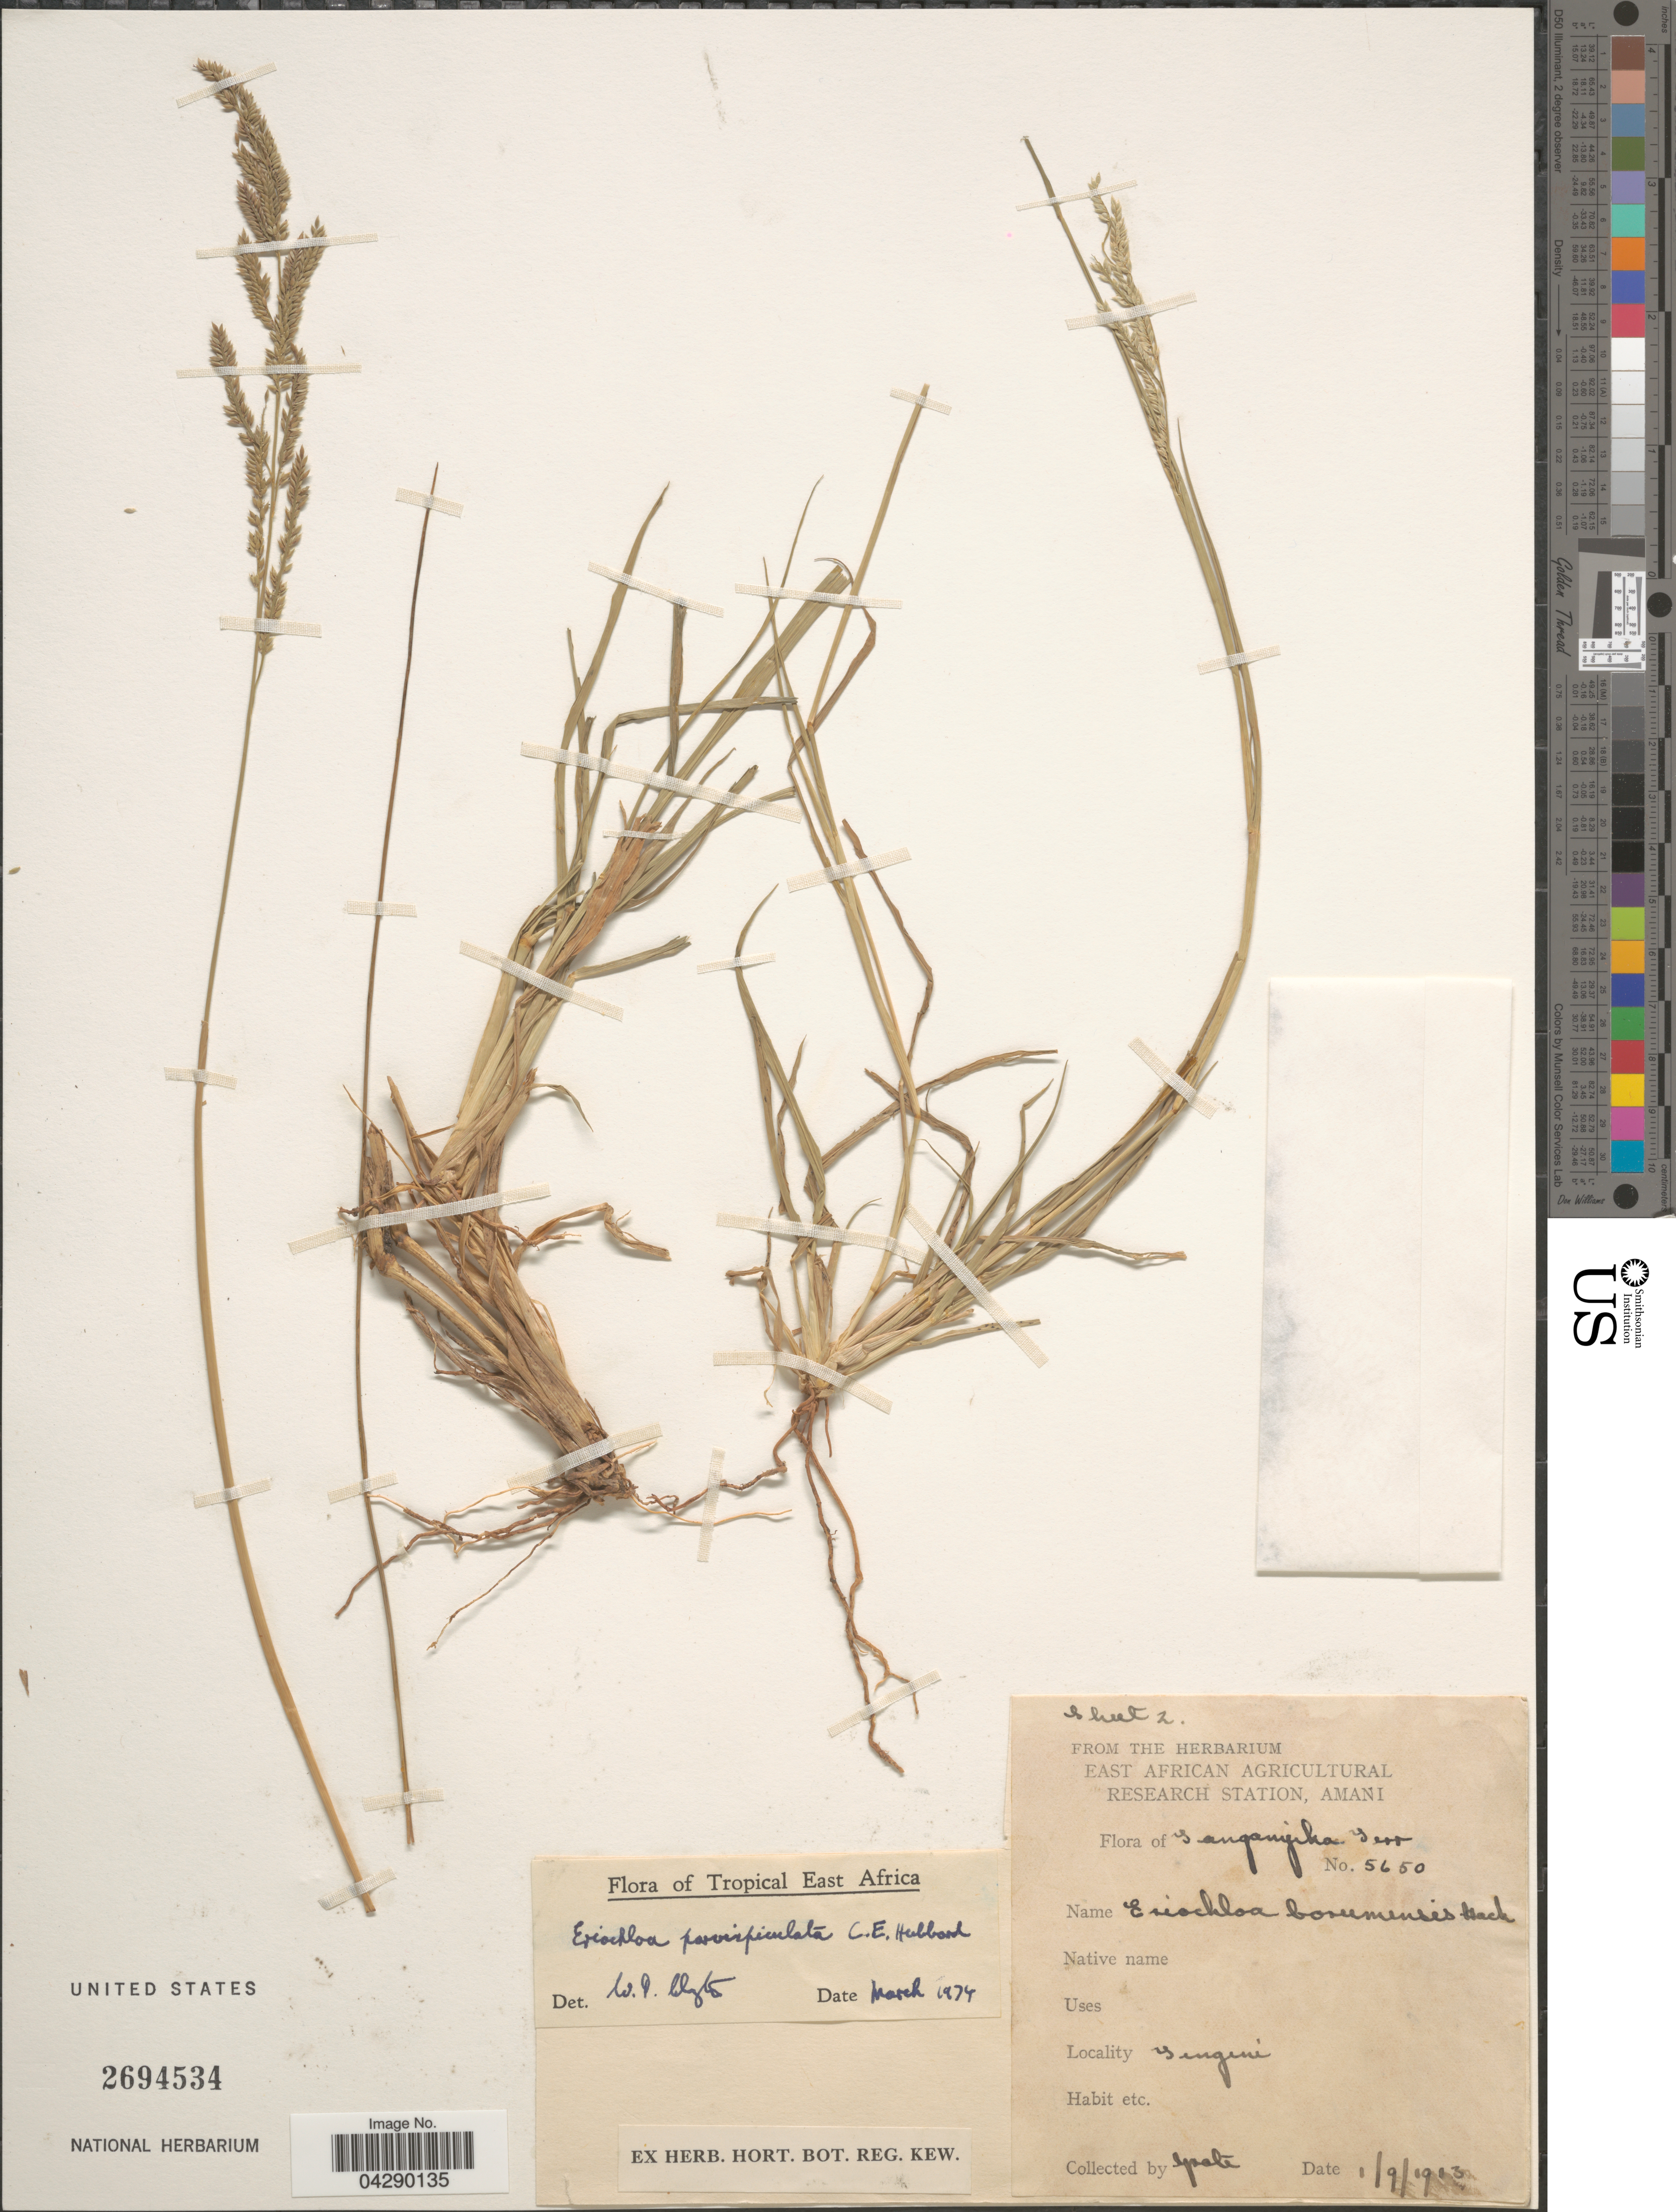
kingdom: Plantae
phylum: Tracheophyta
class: Liliopsida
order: Poales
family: Poaceae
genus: Eriochloa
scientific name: Eriochloa parvispiculata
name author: C. E. Hubb.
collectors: Ipate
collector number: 5650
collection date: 1903-09-01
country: Tanzania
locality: Tanganyika Terr. Tengeni.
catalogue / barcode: US 2694534